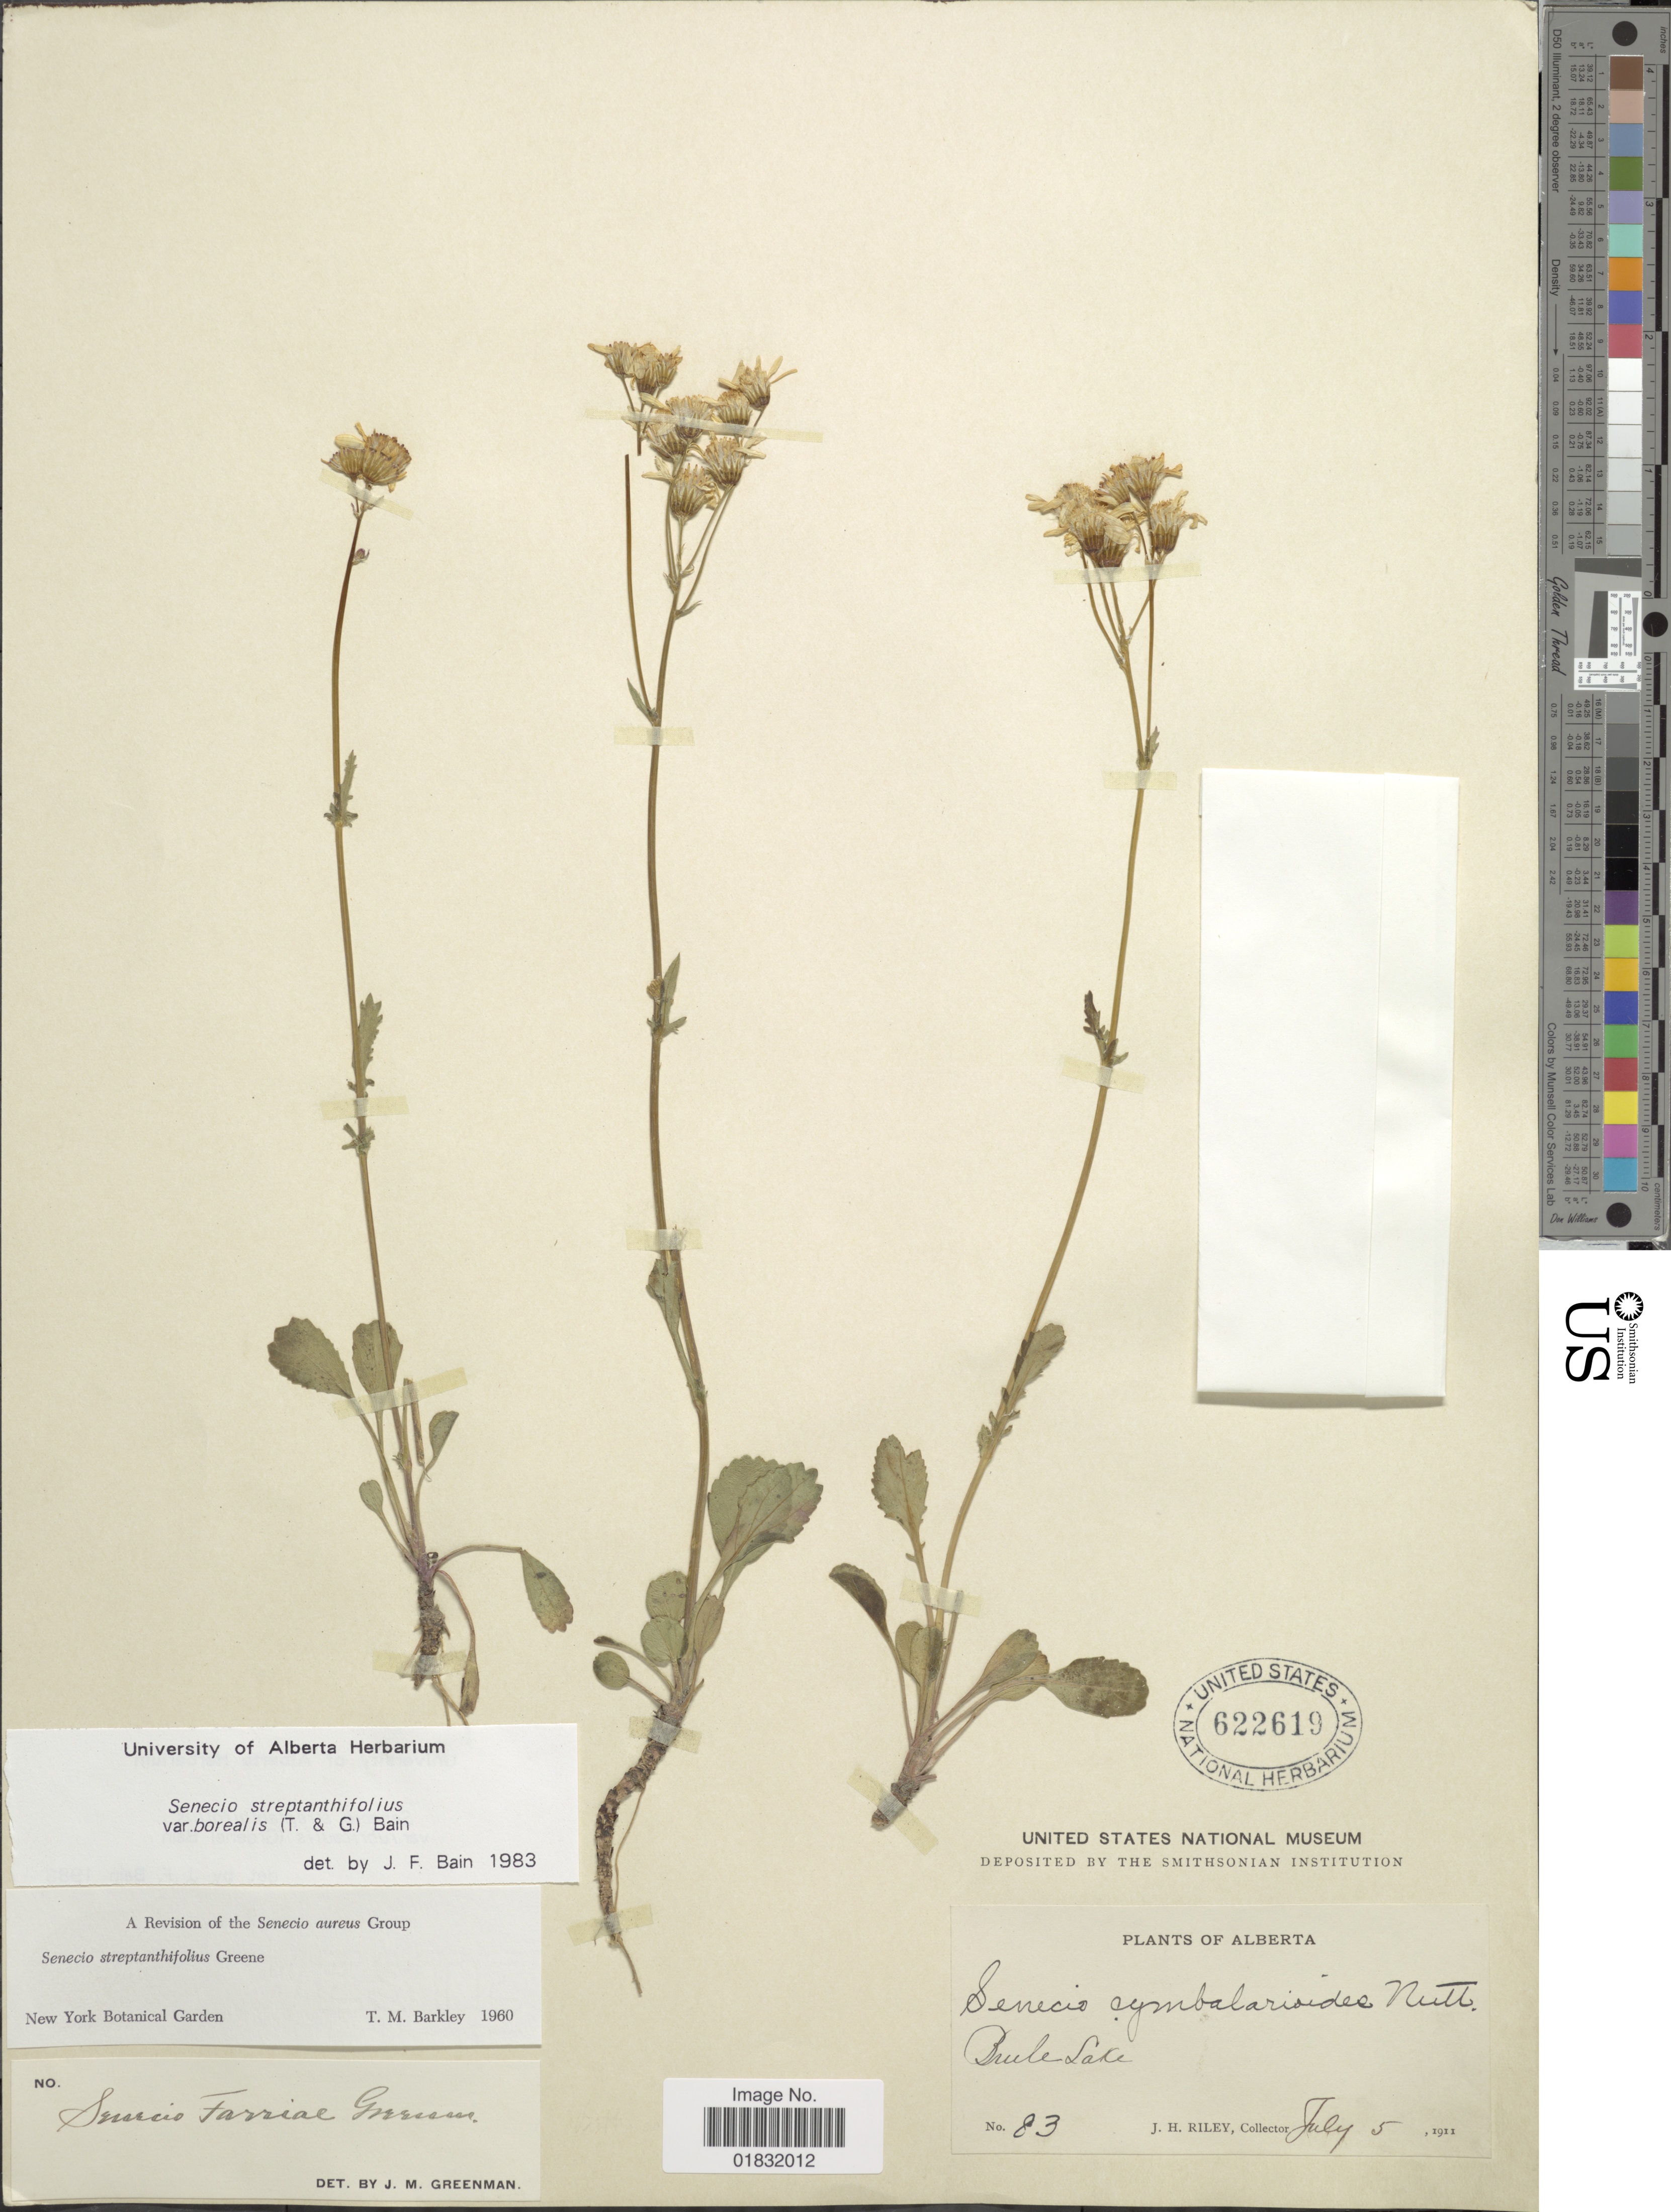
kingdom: Plantae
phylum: Tracheophyta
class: Magnoliopsida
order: Asterales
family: Asteraceae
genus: Packera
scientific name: Packera streptanthifolia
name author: (Greene) W.A. Weber & Á. Löve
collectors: J. H. Riley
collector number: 83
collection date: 1911-07-05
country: Canada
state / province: Alberta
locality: Brule Lake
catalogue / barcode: US 622619